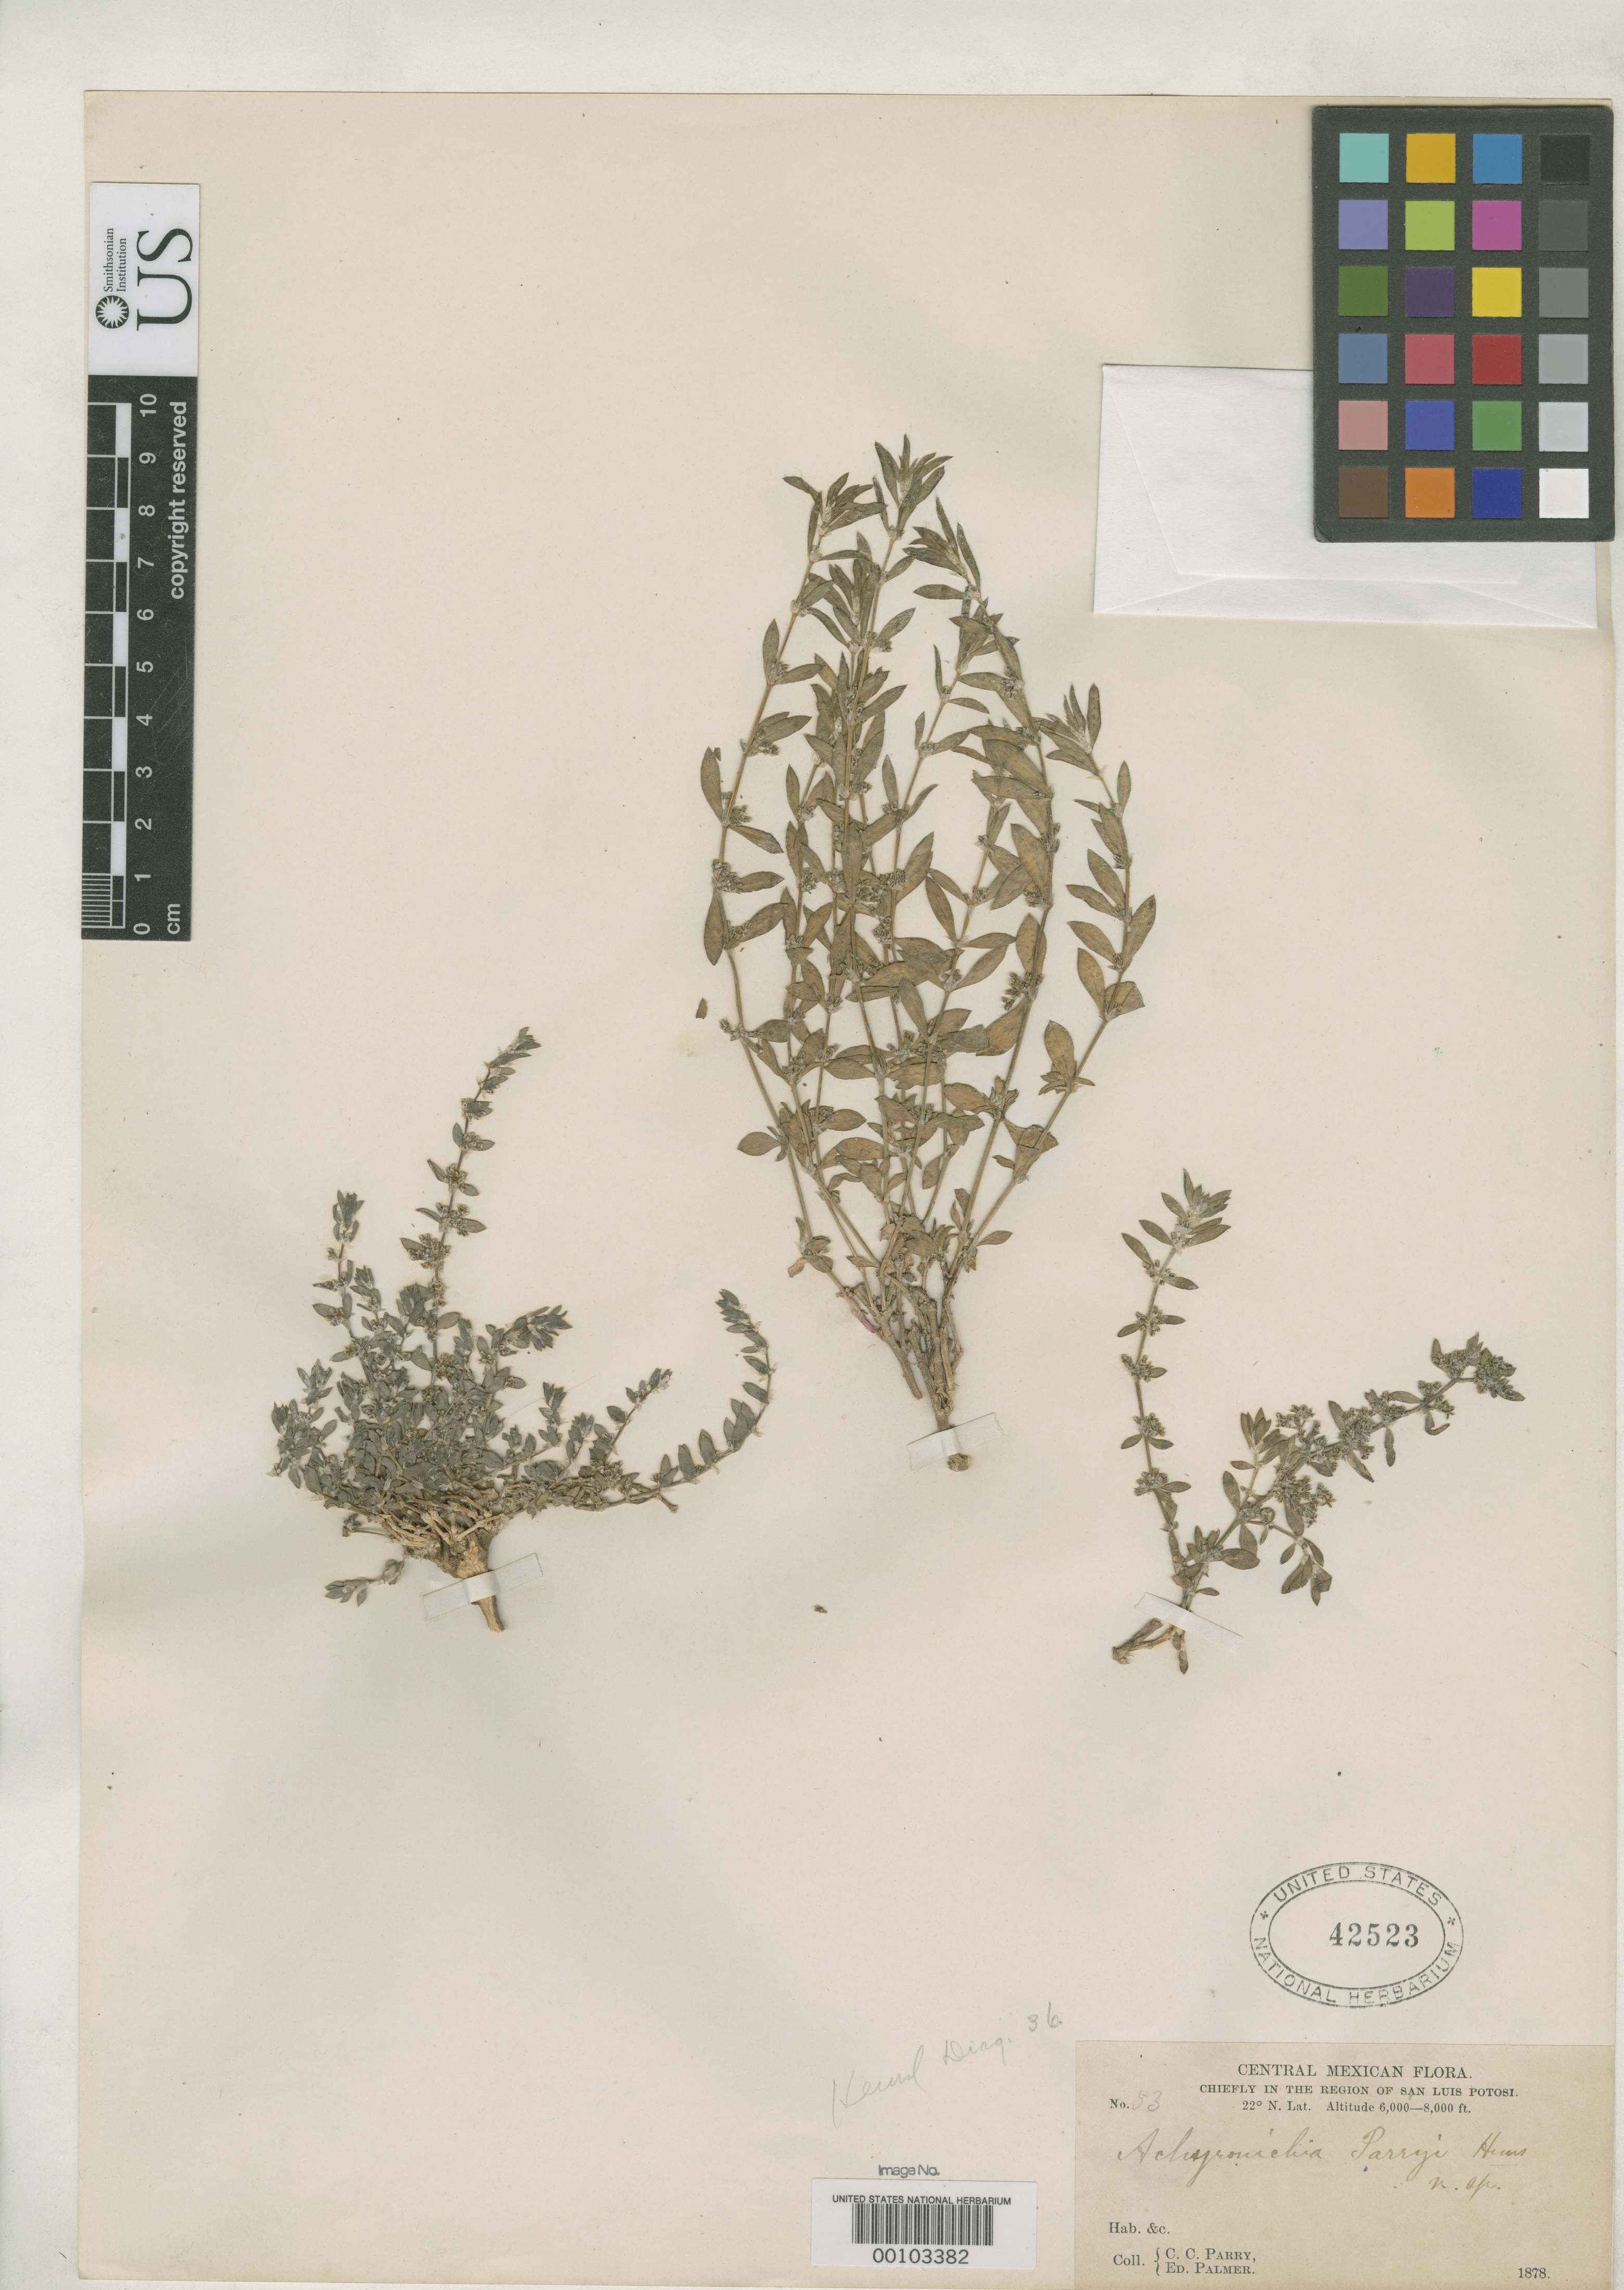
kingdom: Plantae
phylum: Tracheophyta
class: Magnoliopsida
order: Caryophyllales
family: Caryophyllaceae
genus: Achyronychia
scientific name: Achyronychia parryi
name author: Hemsl.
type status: Isotype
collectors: C. C. Parry & E. Palmer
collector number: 53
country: Mexico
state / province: San Luis Potosi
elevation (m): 1829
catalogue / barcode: US 42523